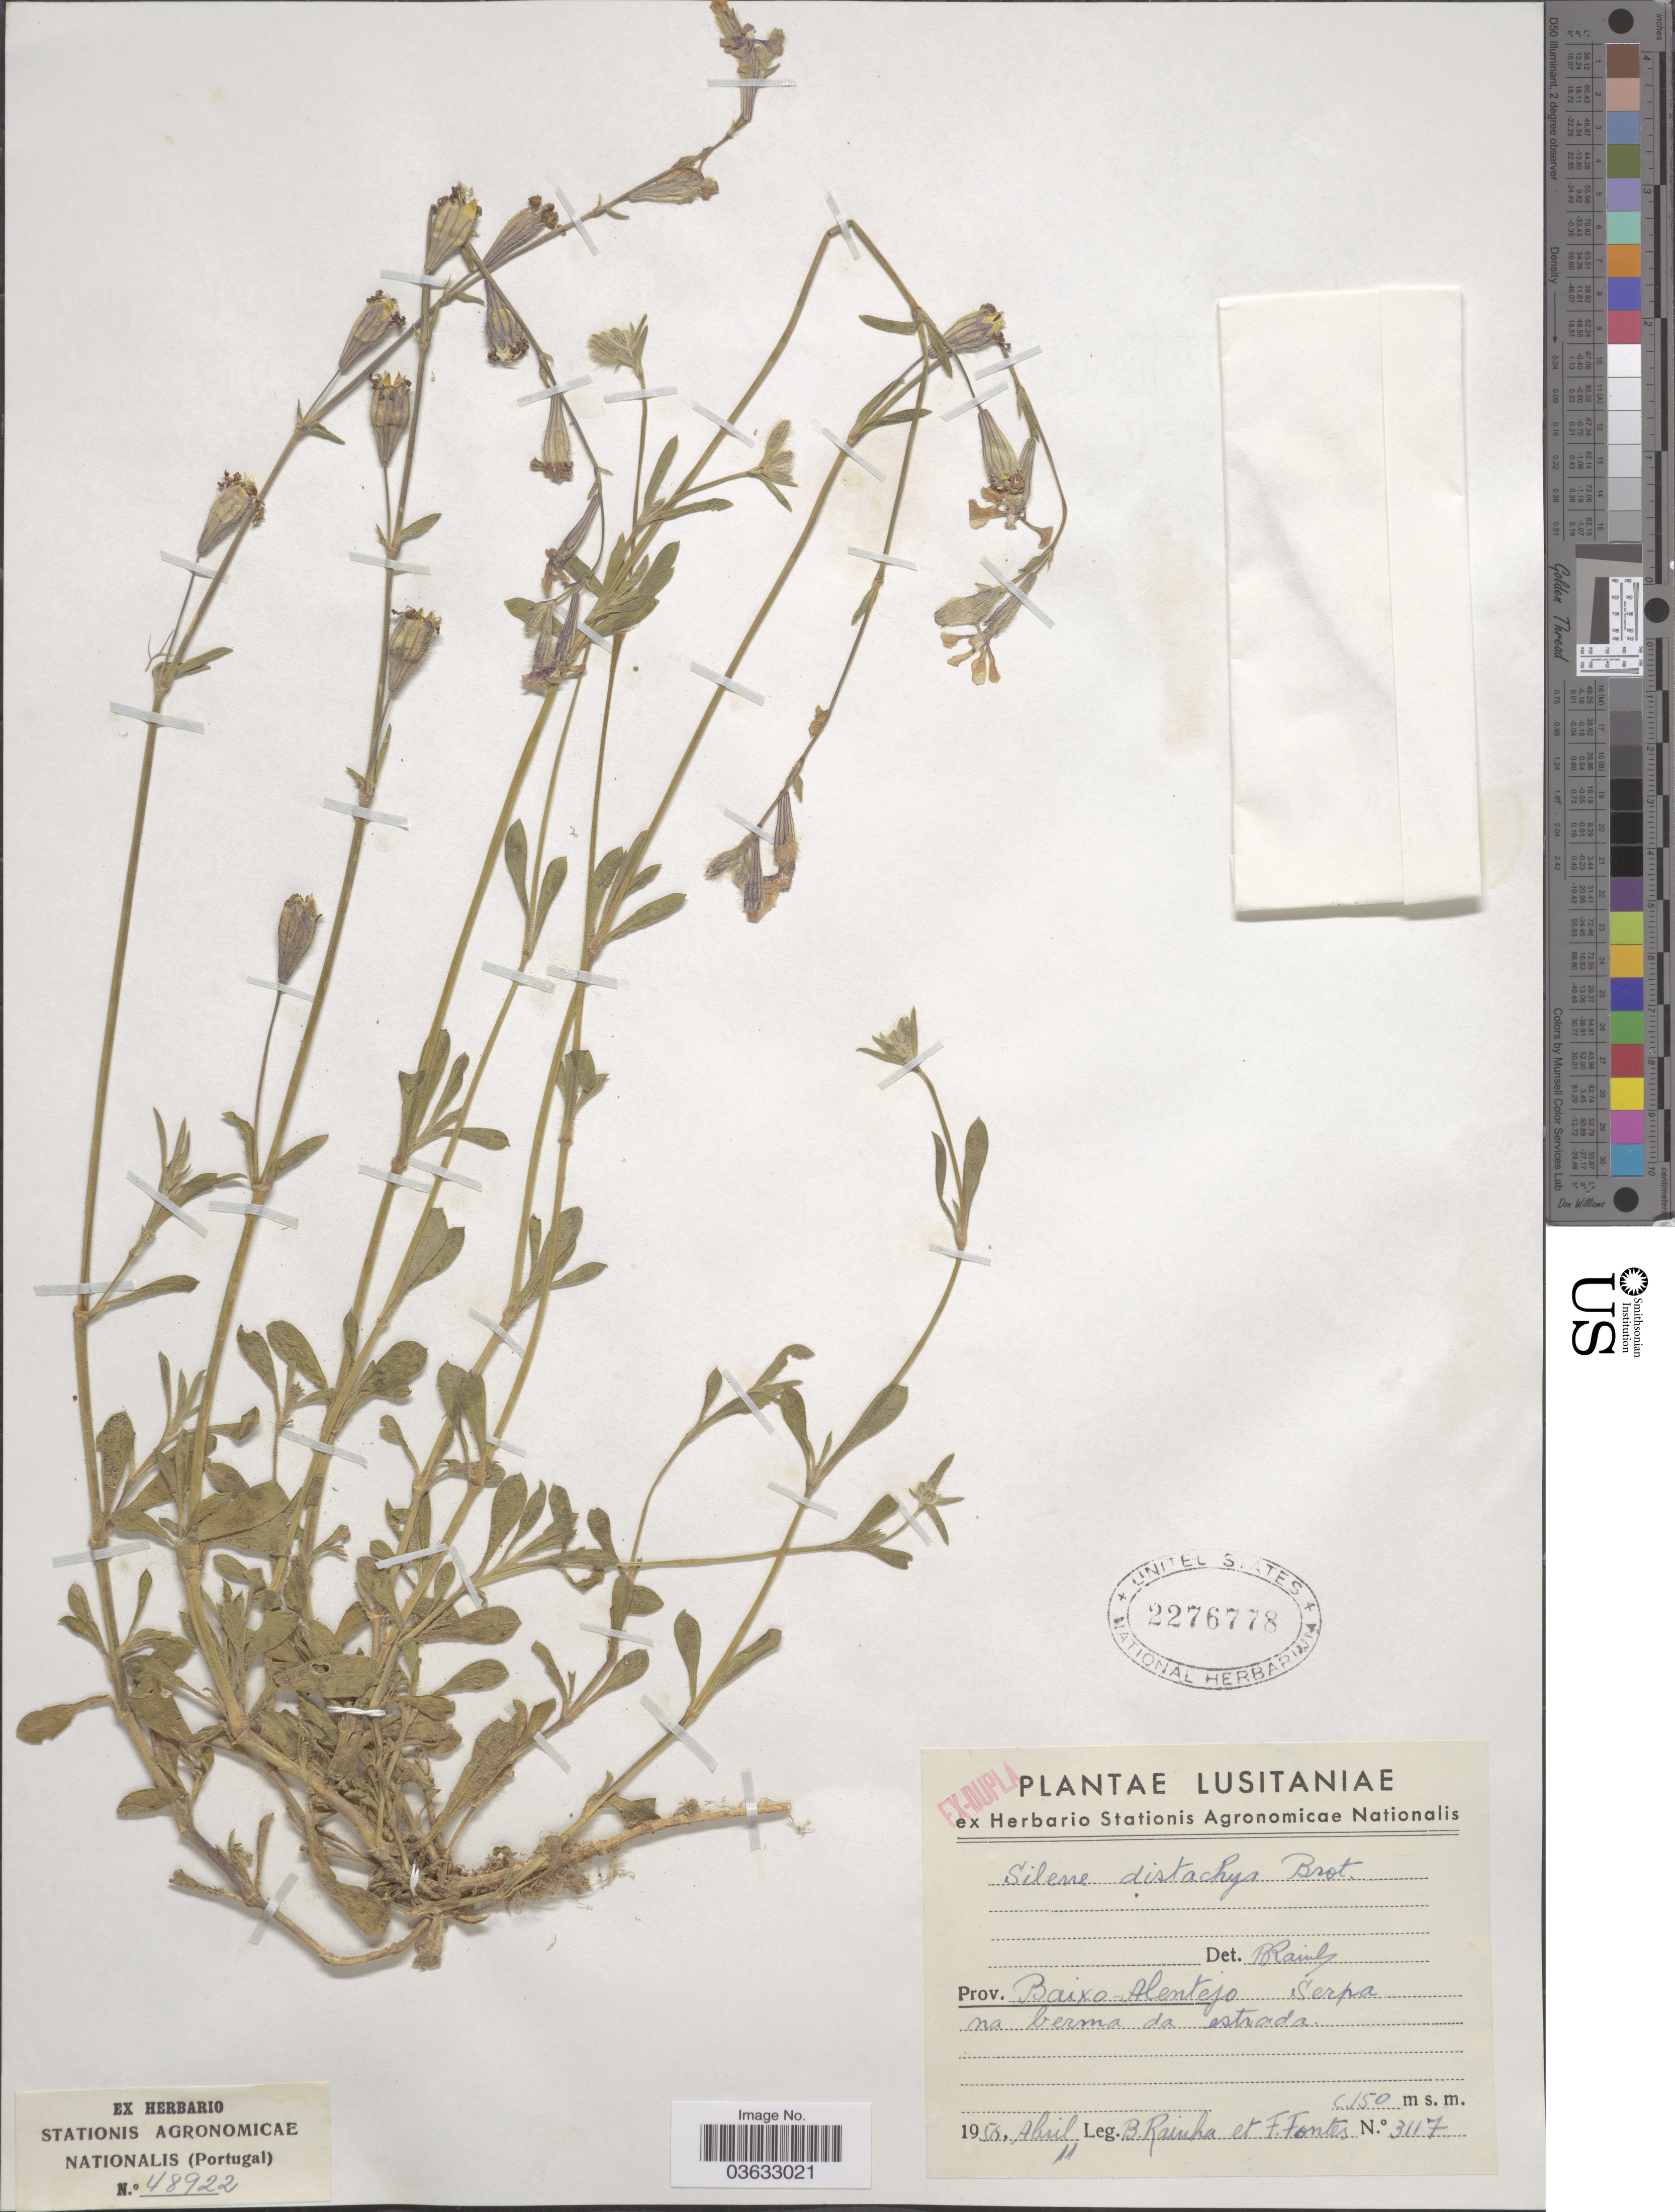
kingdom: Plantae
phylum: Tracheophyta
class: Magnoliopsida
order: Caryophyllales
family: Caryophyllaceae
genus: Silene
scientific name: Silene distachya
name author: Brot.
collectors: B. Rainha & Fontes, F.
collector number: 3117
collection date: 1956-04-11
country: Portugal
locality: Lusitaniæ. Prov. Baixo-Alentejo. Serpa na berma da estrada.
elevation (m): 150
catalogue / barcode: US 2276778